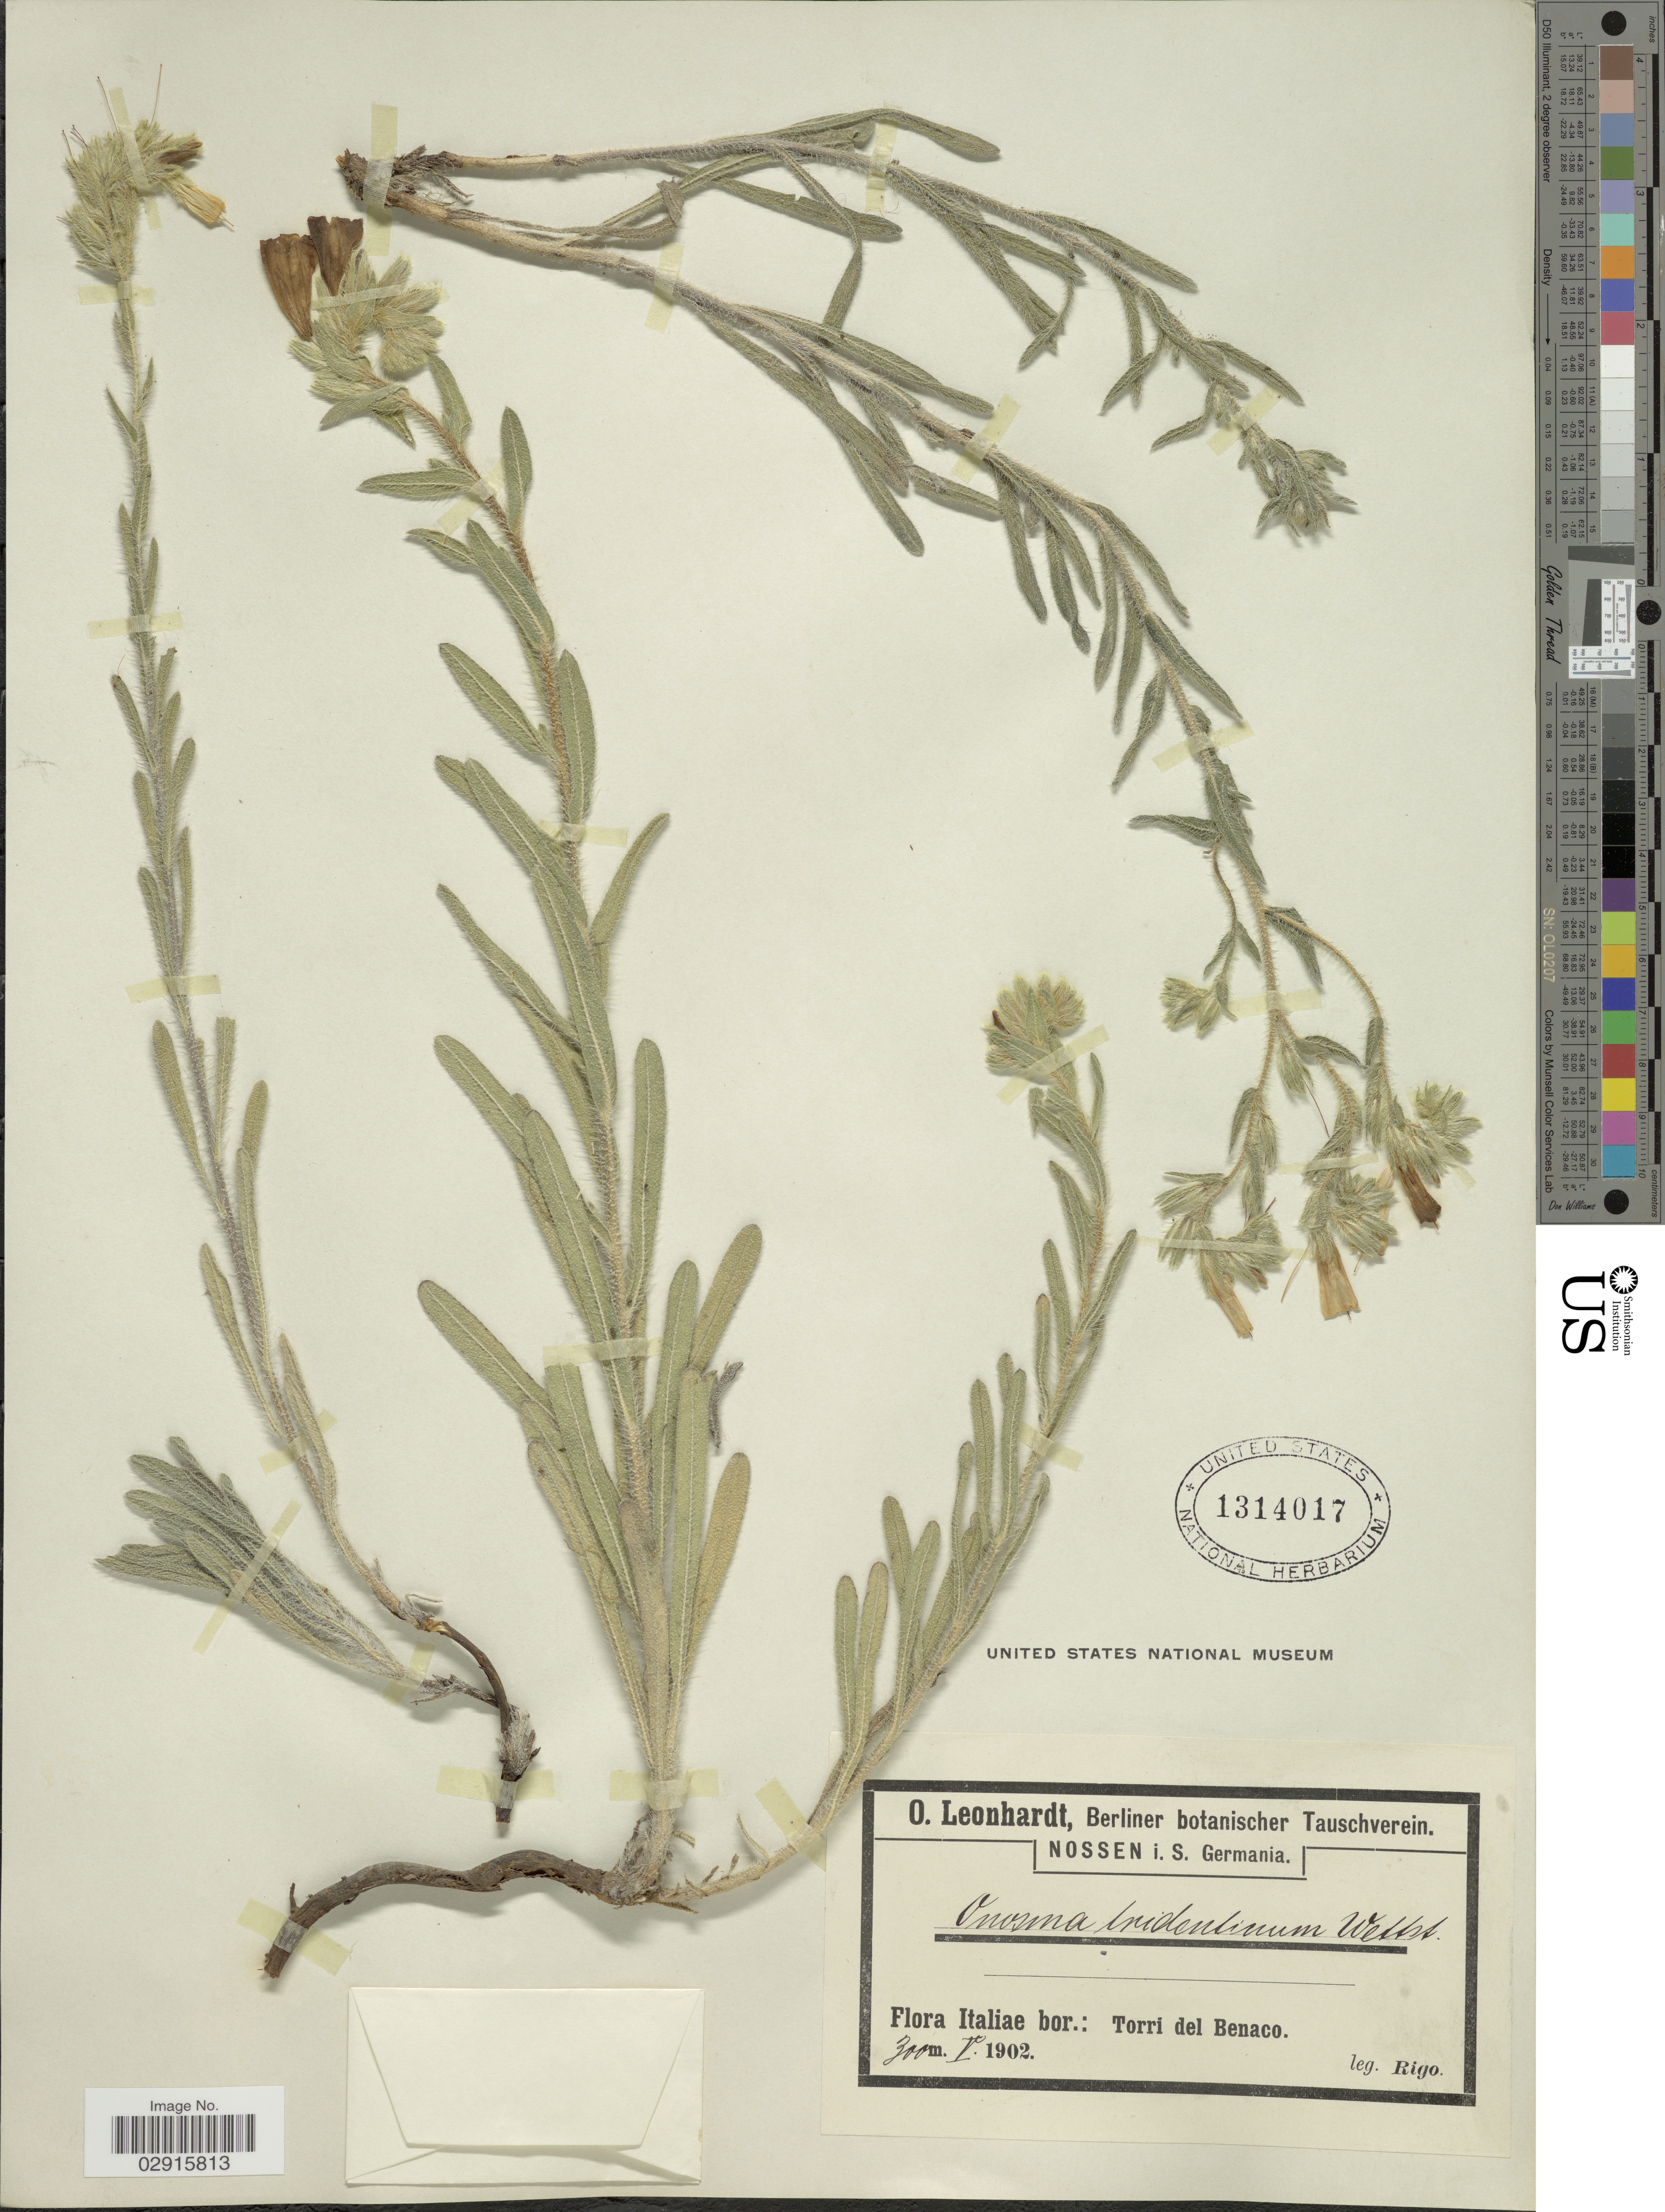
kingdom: Plantae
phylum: Tracheophyta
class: Magnoliopsida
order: Boraginales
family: Boraginaceae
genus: Onosma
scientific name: Onosma tridentina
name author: Wettst.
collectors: -- Rigo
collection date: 1902-05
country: Italy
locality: Italiae bor.: Torri del Benaco.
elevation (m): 300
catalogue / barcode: US 1314017